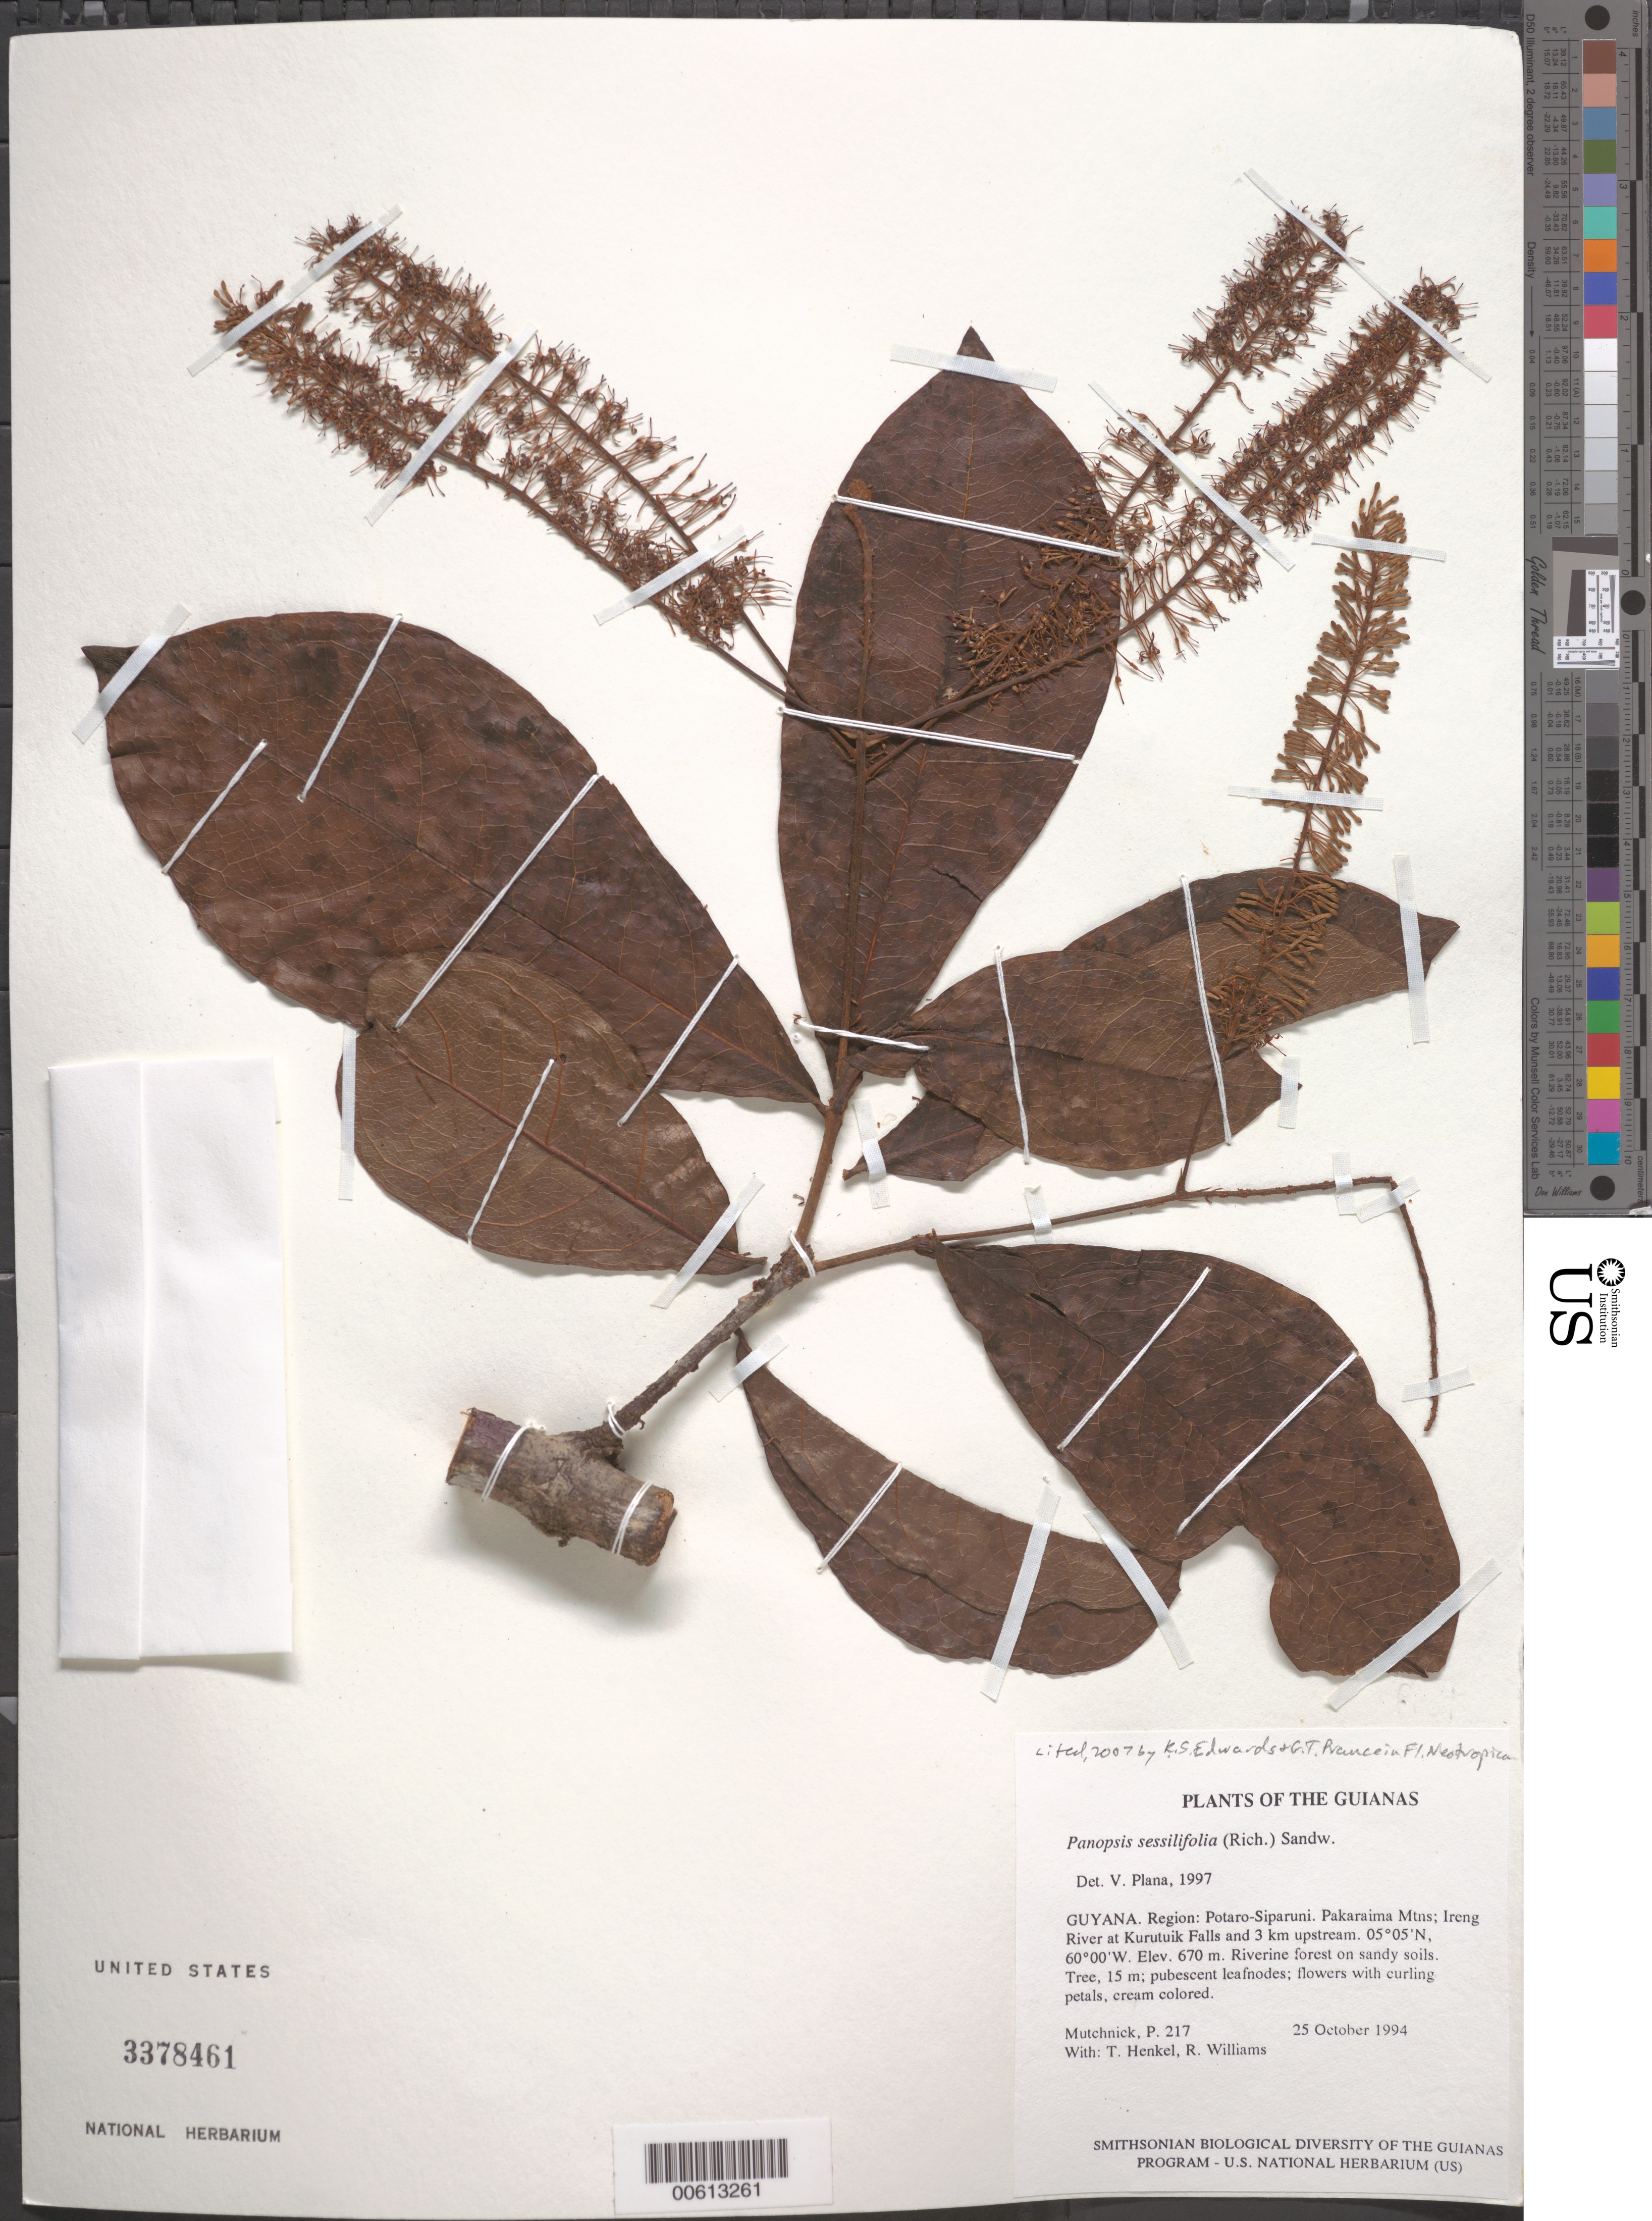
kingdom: Plantae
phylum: Tracheophyta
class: Magnoliopsida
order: Proteales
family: Proteaceae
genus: Panopsis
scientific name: Panopsis sessilifolia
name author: (Rich.) Sandwith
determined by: Plana, V.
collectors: P. Mutchnick, T. Henkel & R. Williams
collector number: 217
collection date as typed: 25 October 1994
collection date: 1994-10-25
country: Guyana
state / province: Potaro-Siparuni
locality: Pakaraima Mtns; Ireng River at Kurutuik Falls and 3 km upstream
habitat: Riverine forest on sandy soils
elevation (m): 670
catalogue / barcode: US 3378461